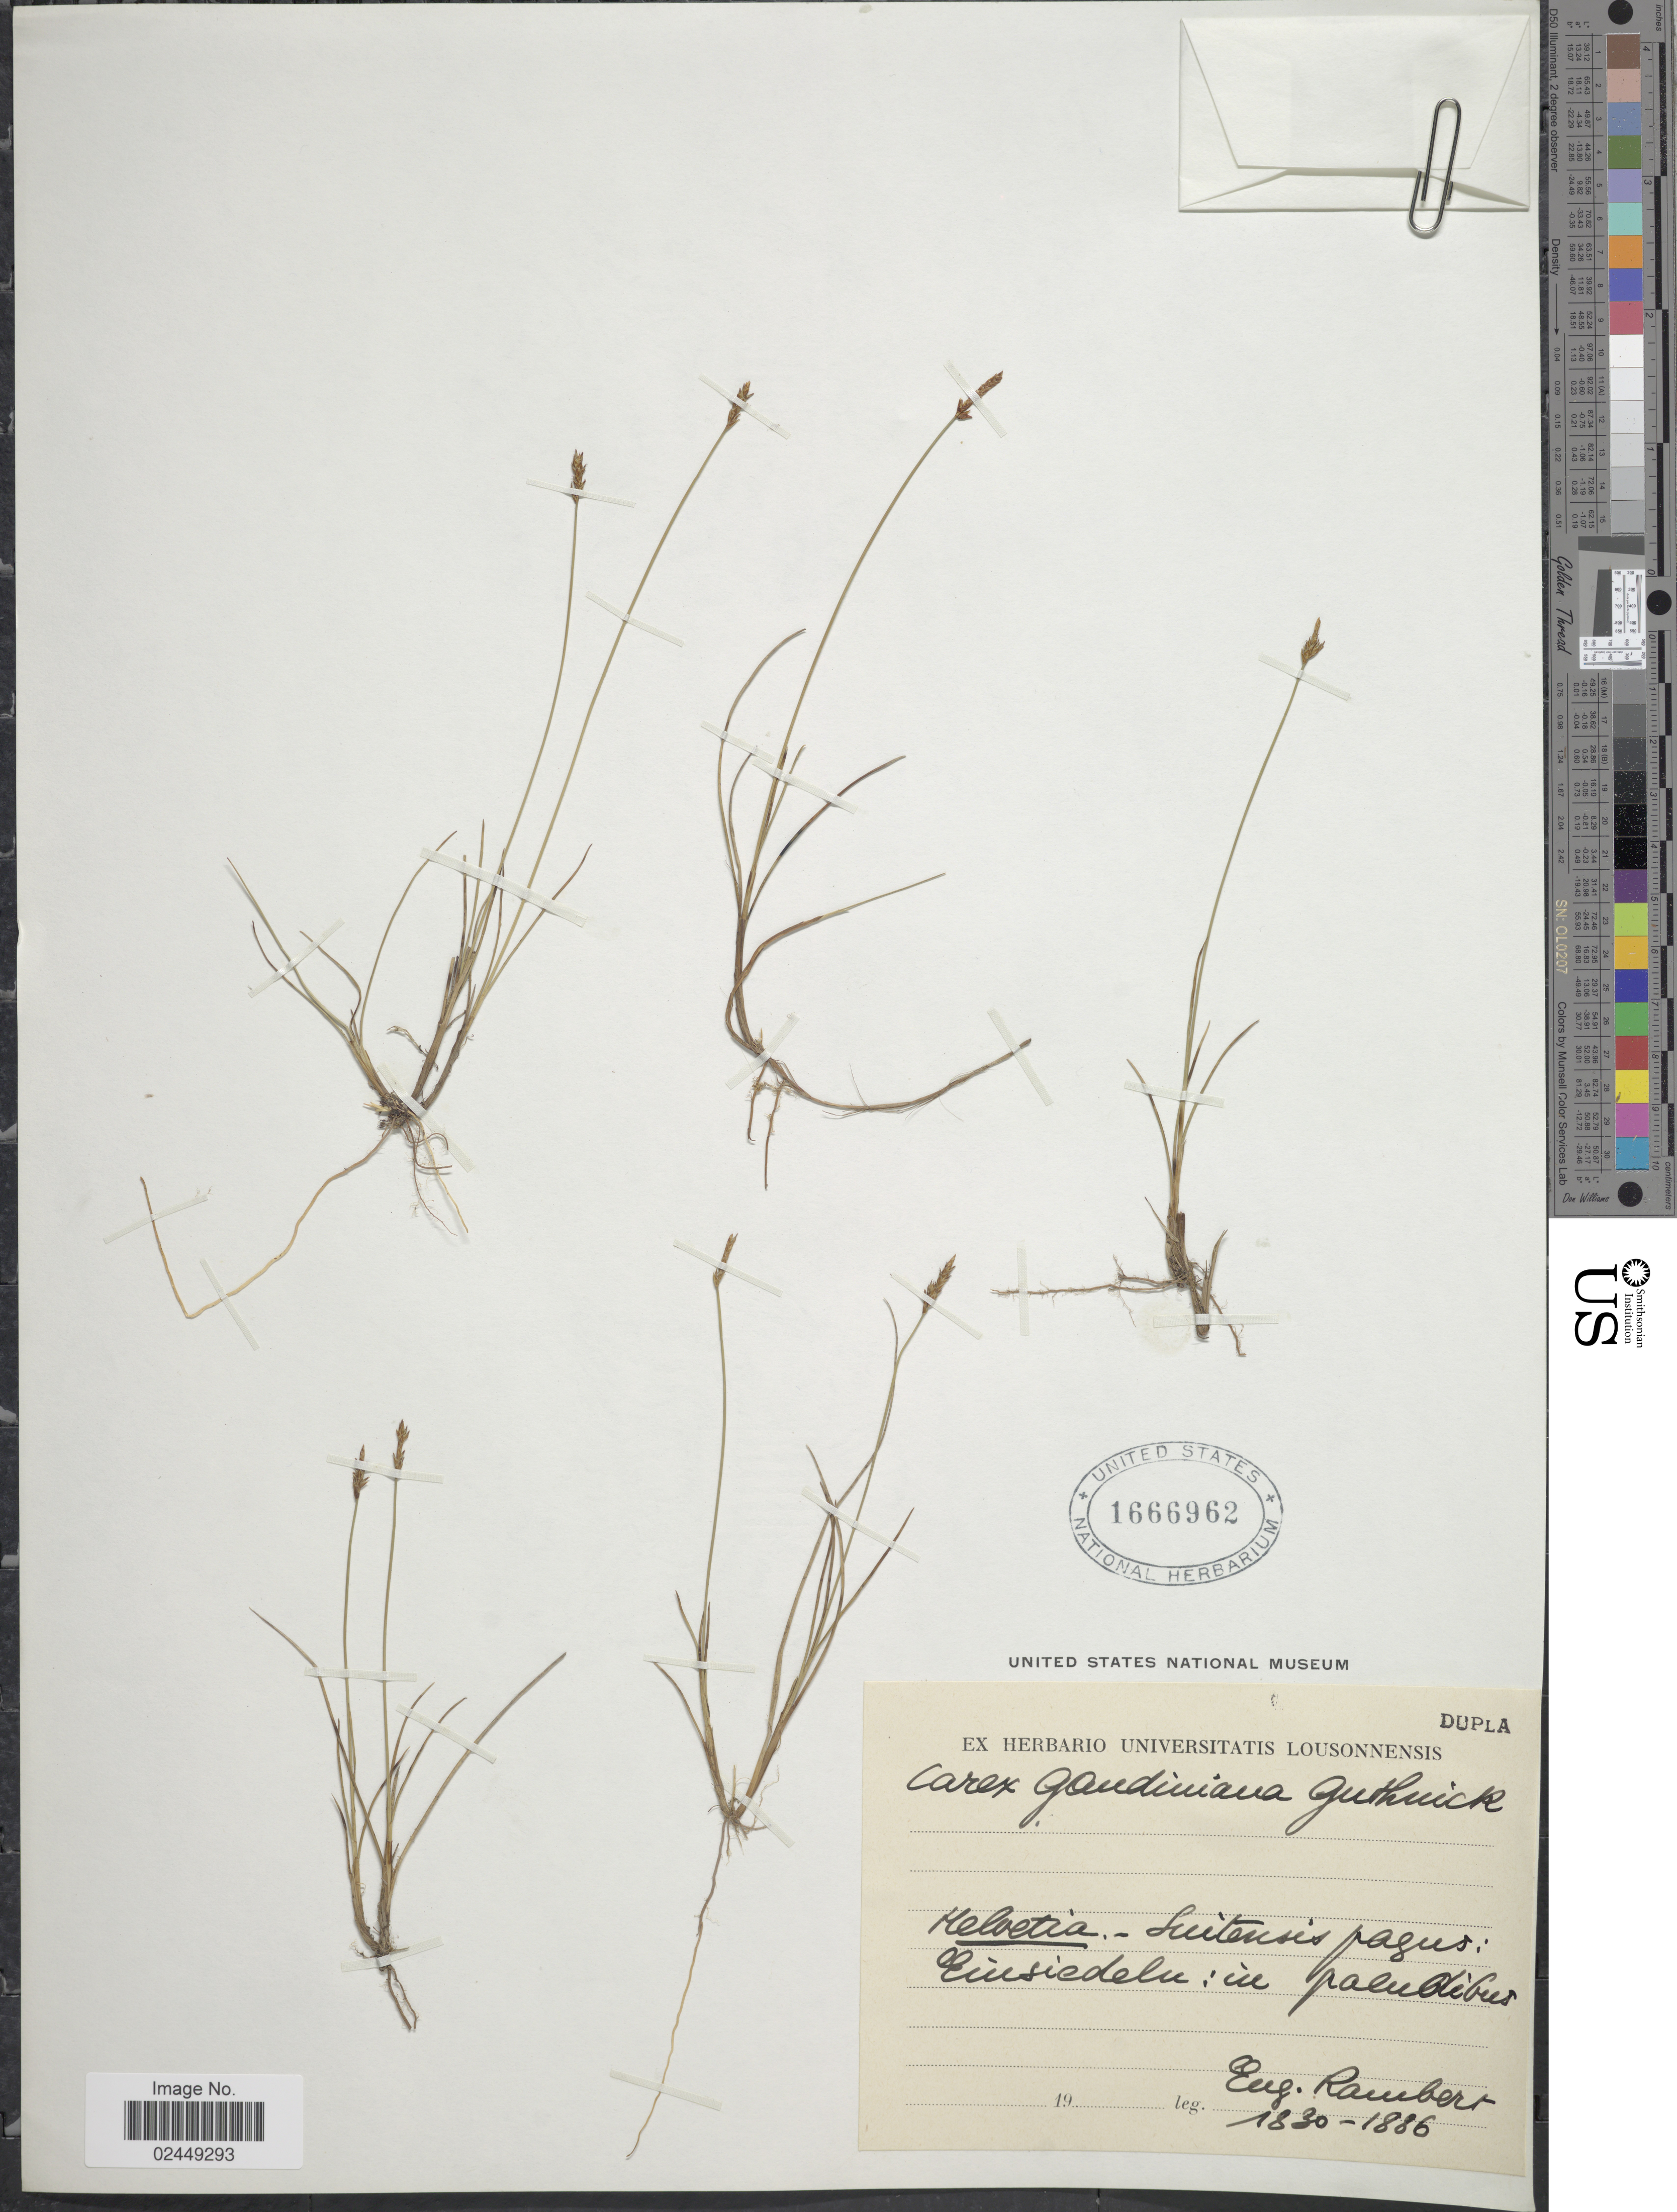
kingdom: Plantae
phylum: Tracheophyta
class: Liliopsida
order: Poales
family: Cyperaceae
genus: Carex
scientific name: Carex x gaudiniana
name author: Guthnick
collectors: E. Rambert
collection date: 1830/1886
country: Switzerland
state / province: Schwyz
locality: Suitensis pagues: Einsiedeln: in paludibus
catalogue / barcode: US 1666962